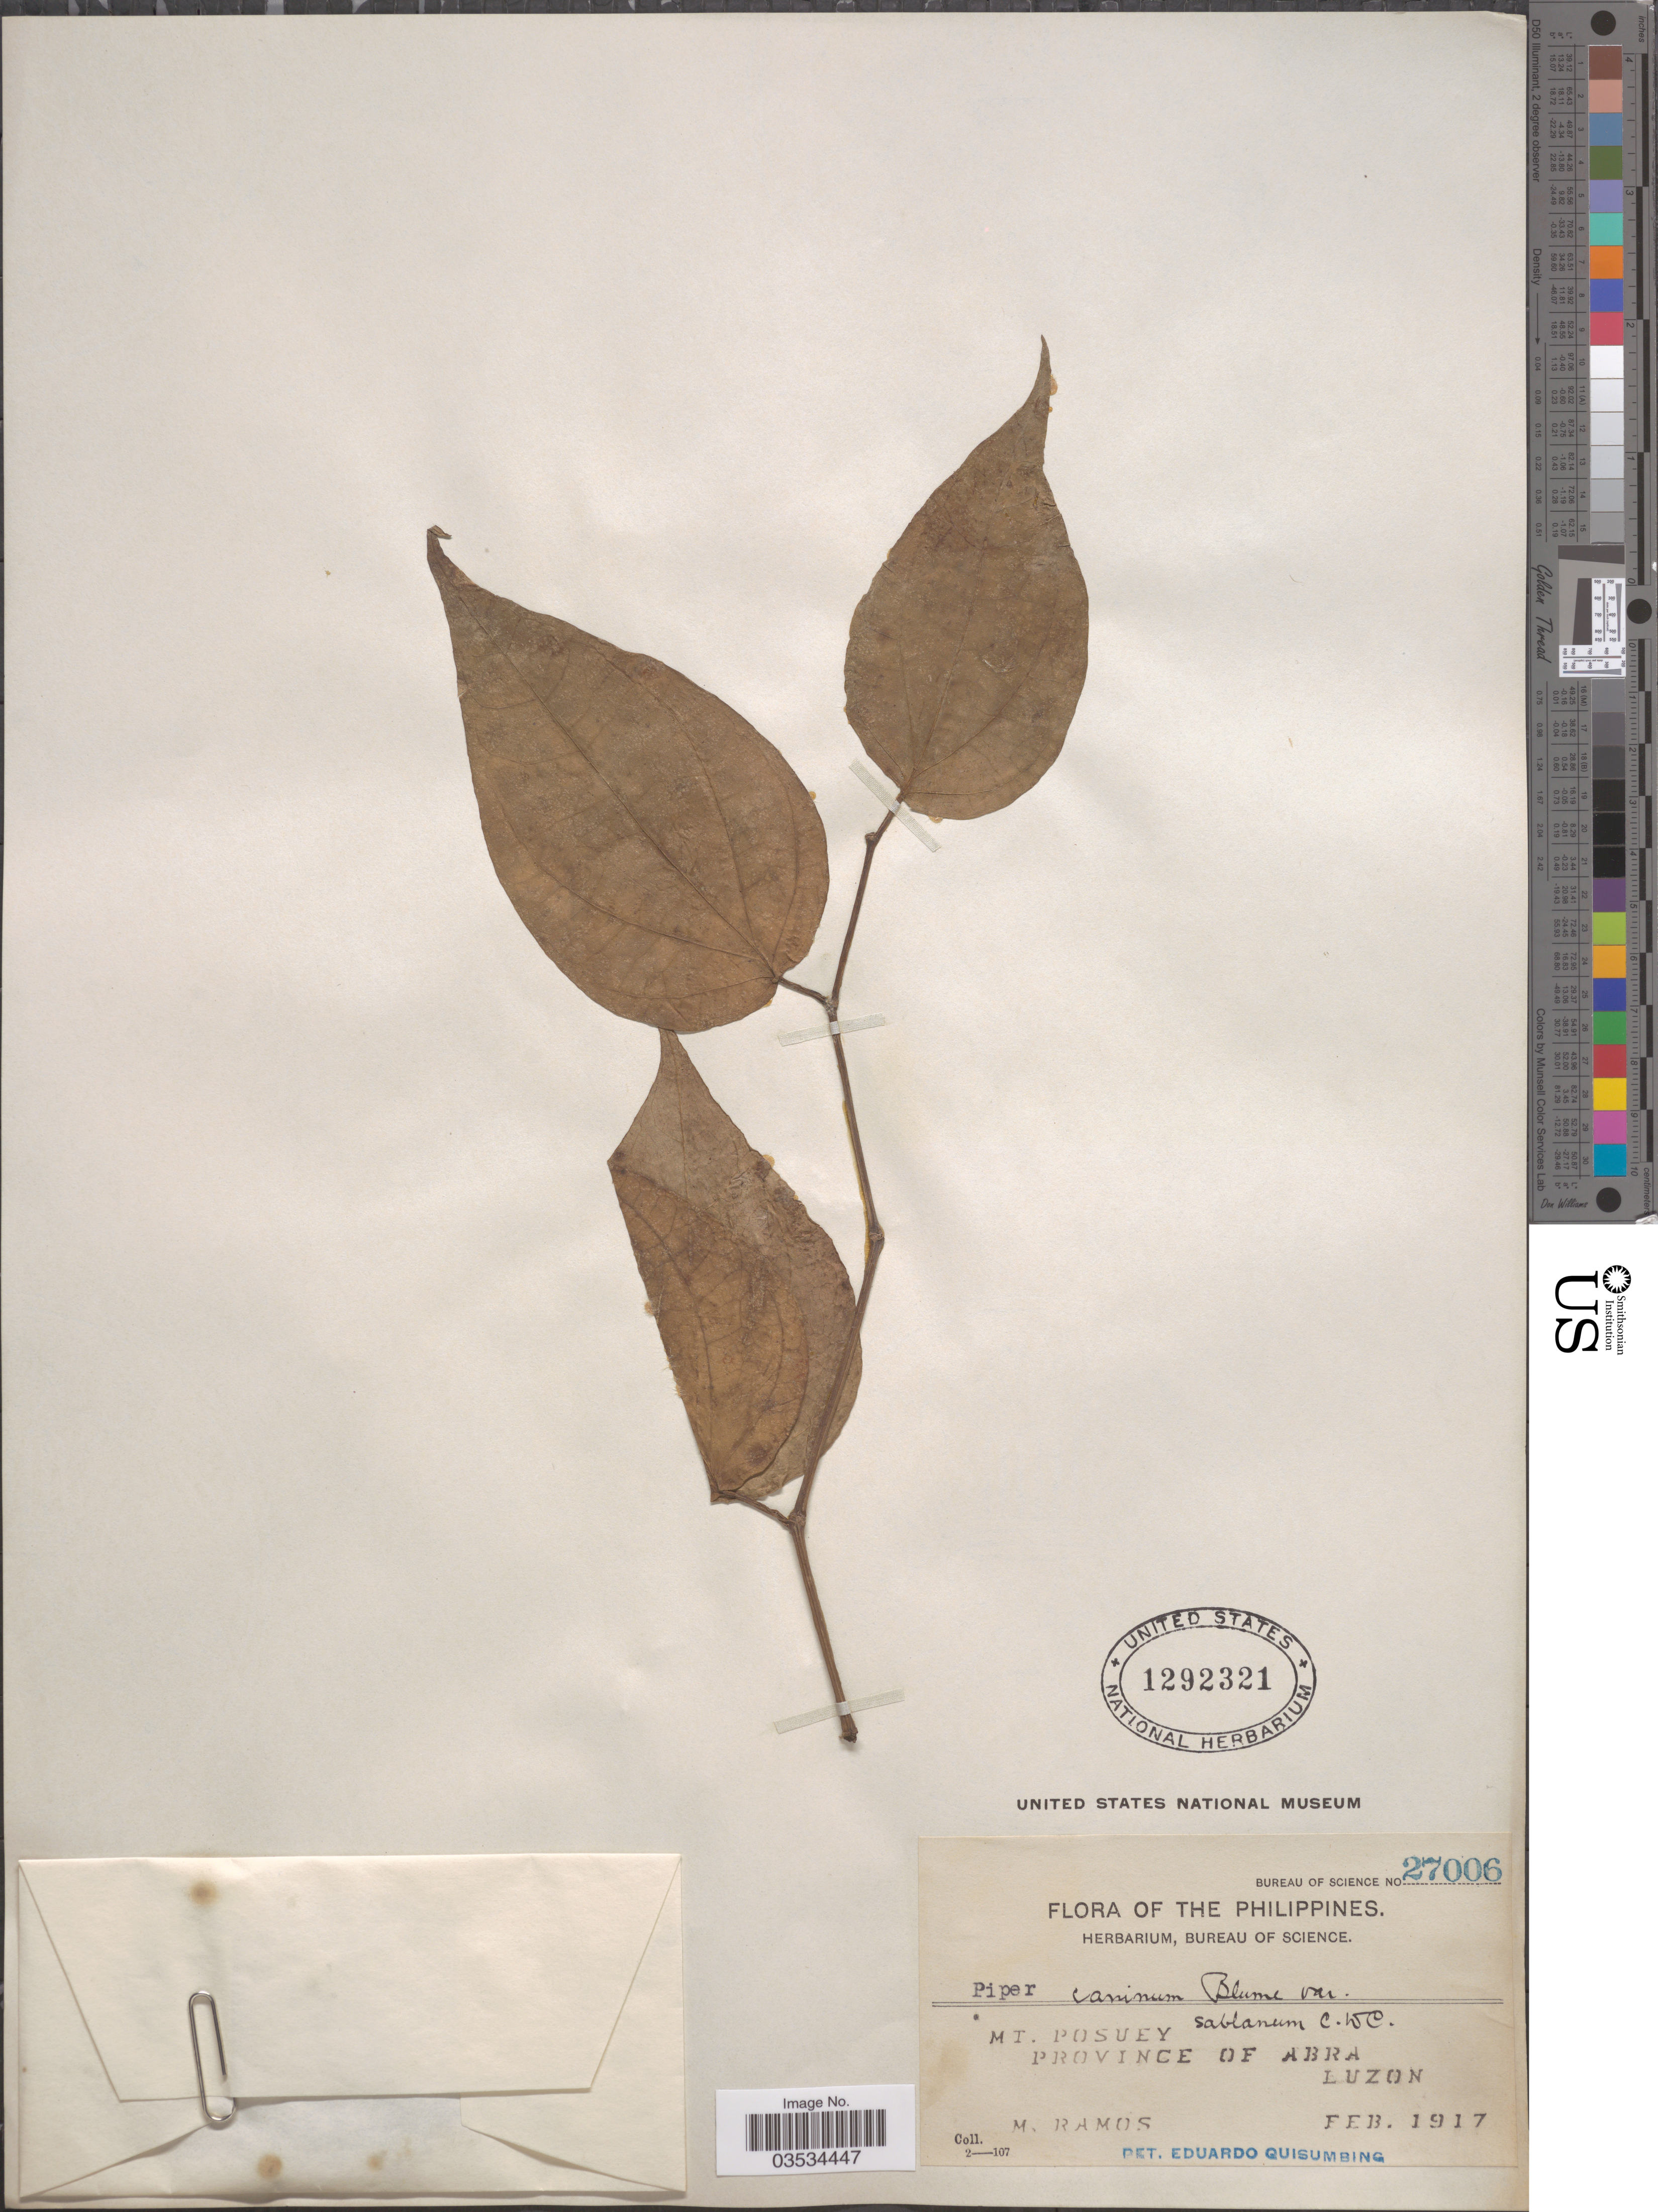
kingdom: Plantae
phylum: Tracheophyta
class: Magnoliopsida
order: Piperales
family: Piperaceae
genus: Piper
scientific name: Piper caninum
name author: Blume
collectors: M. Ramos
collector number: Bureau of Science 27006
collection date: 1917-02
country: Philippines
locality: Mt. Posuey. Province of Abra. Luzon.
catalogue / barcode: US 1292321